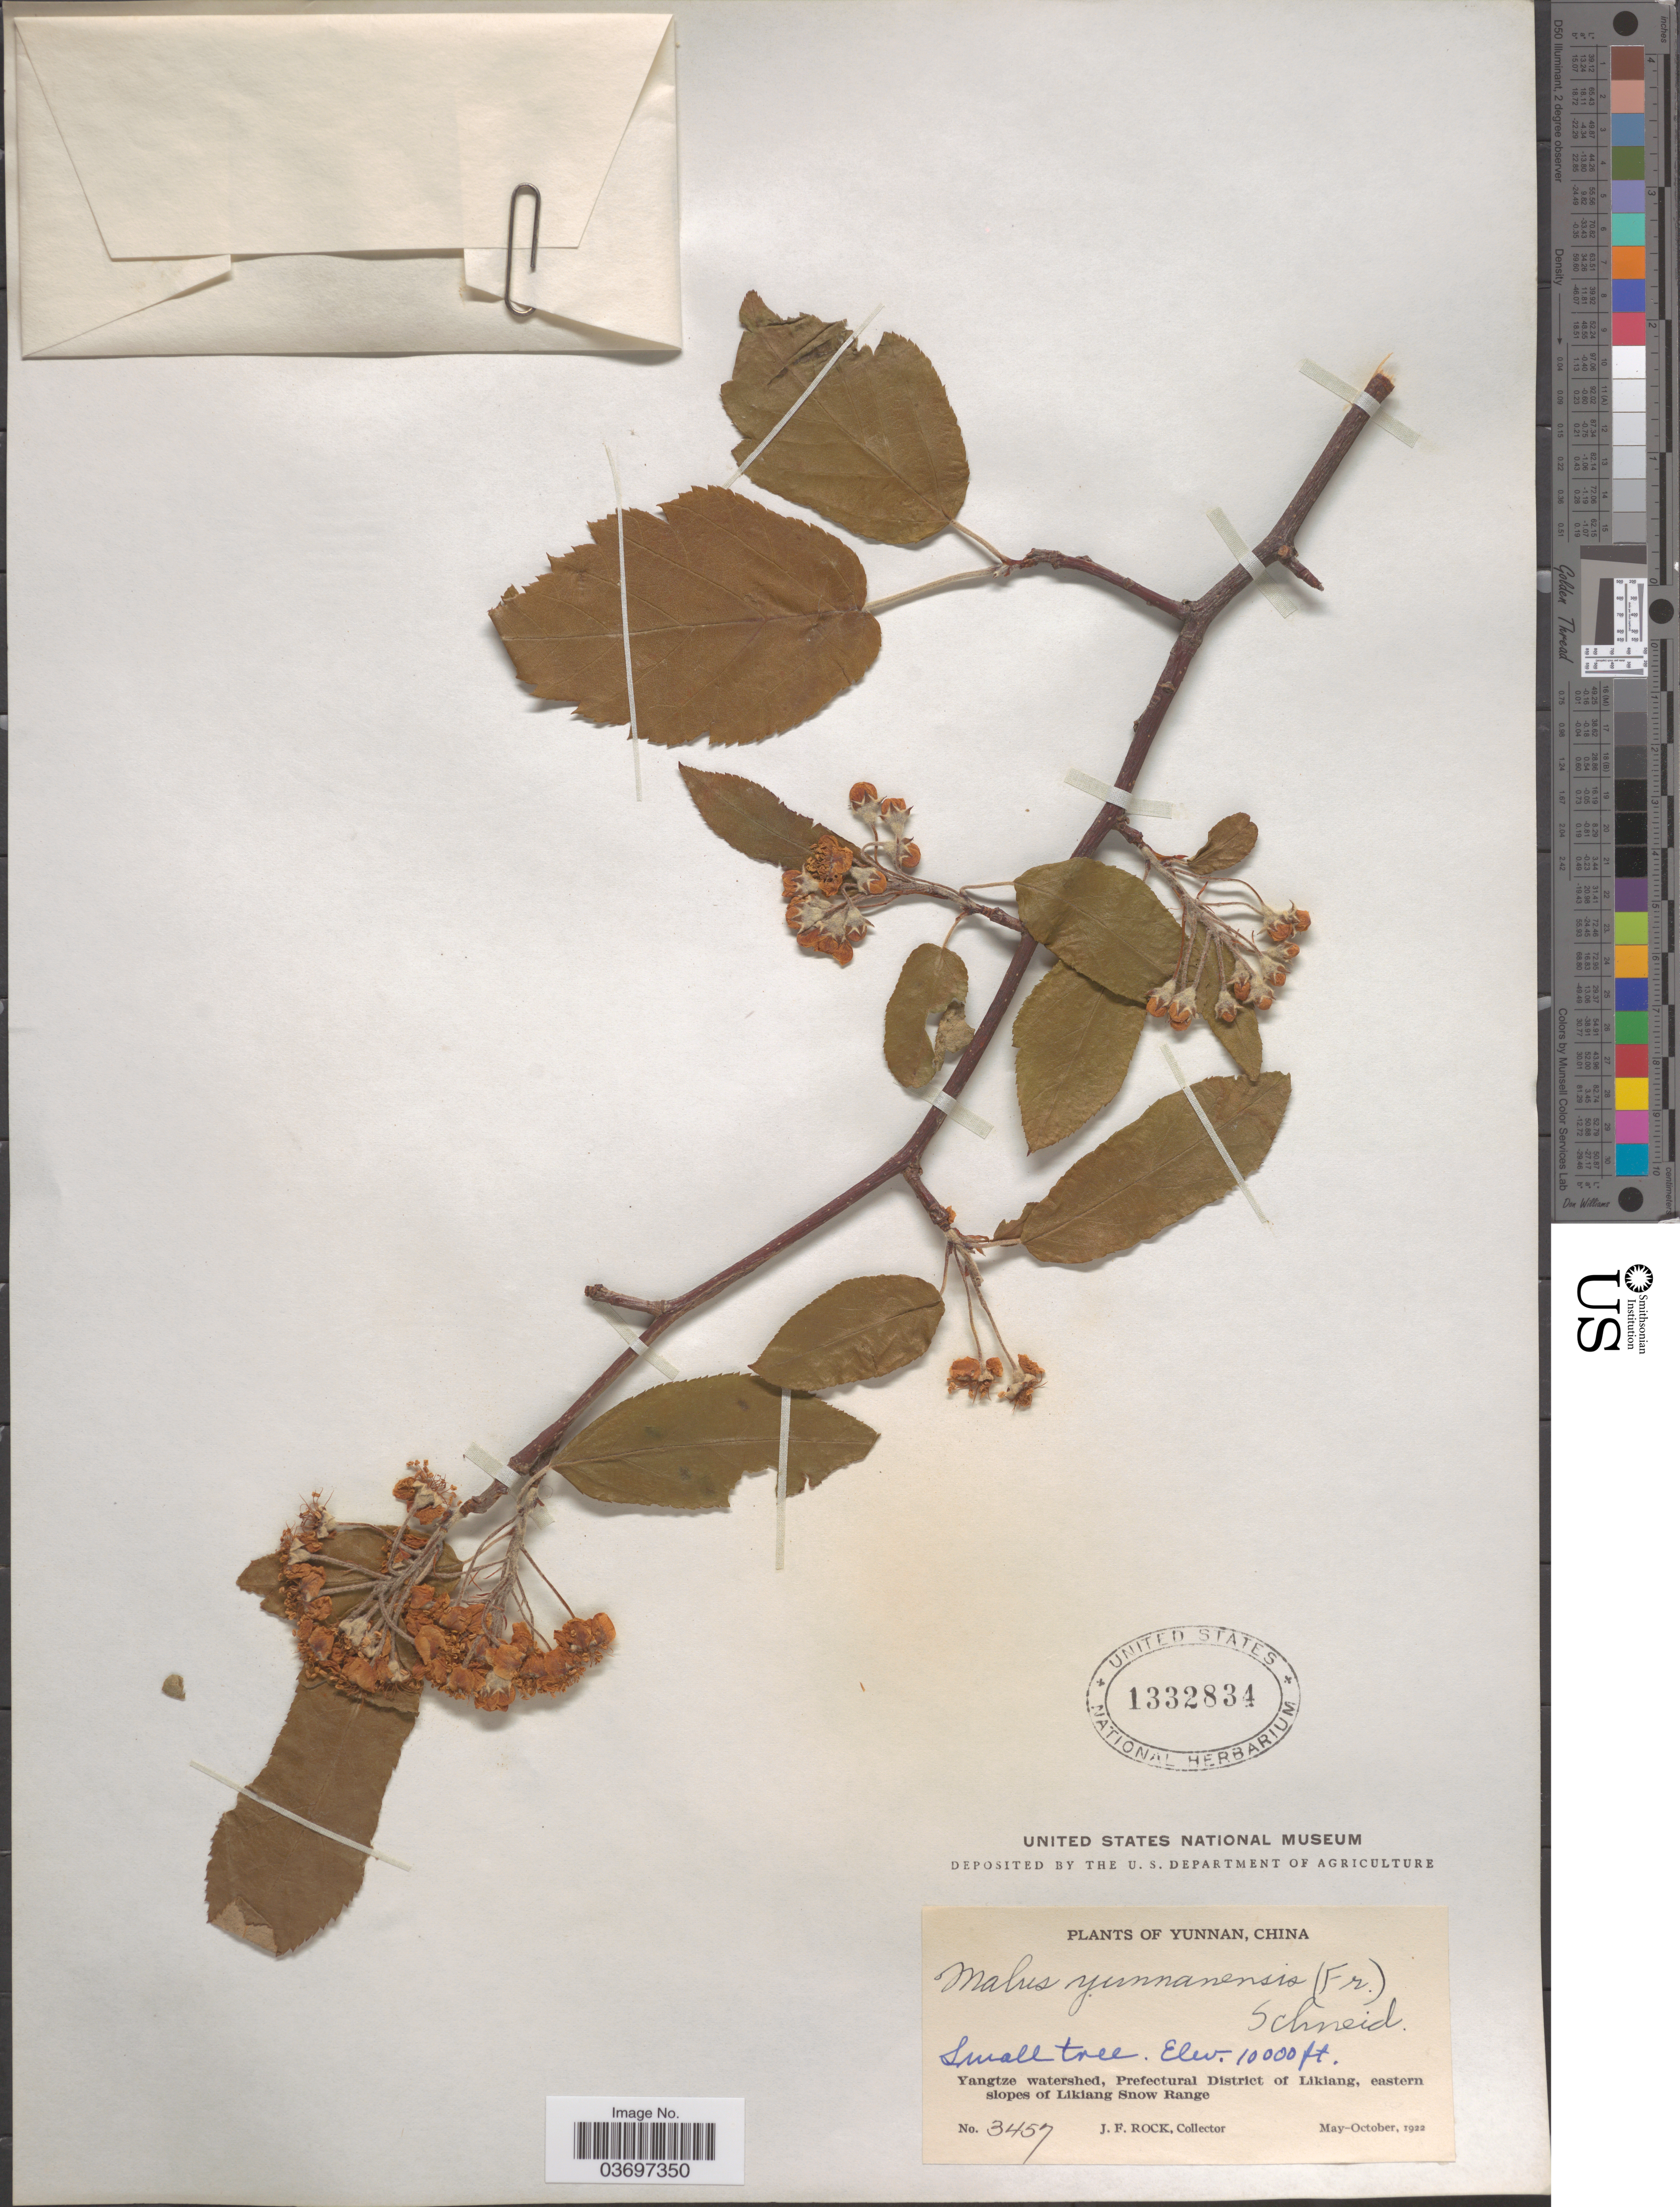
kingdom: Plantae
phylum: Tracheophyta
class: Magnoliopsida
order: Rosales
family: Rosaceae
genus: Malus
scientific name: Malus yunnanensis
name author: (Franch.) C.K. Schneid.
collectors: J. Rock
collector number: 3457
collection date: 1922-05/1922-10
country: China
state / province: Yunnan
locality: Yangtze watershed, Prefectural District of Likiang, eastern slopes of Likiang Snow Range.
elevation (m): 3048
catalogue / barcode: US 1332834